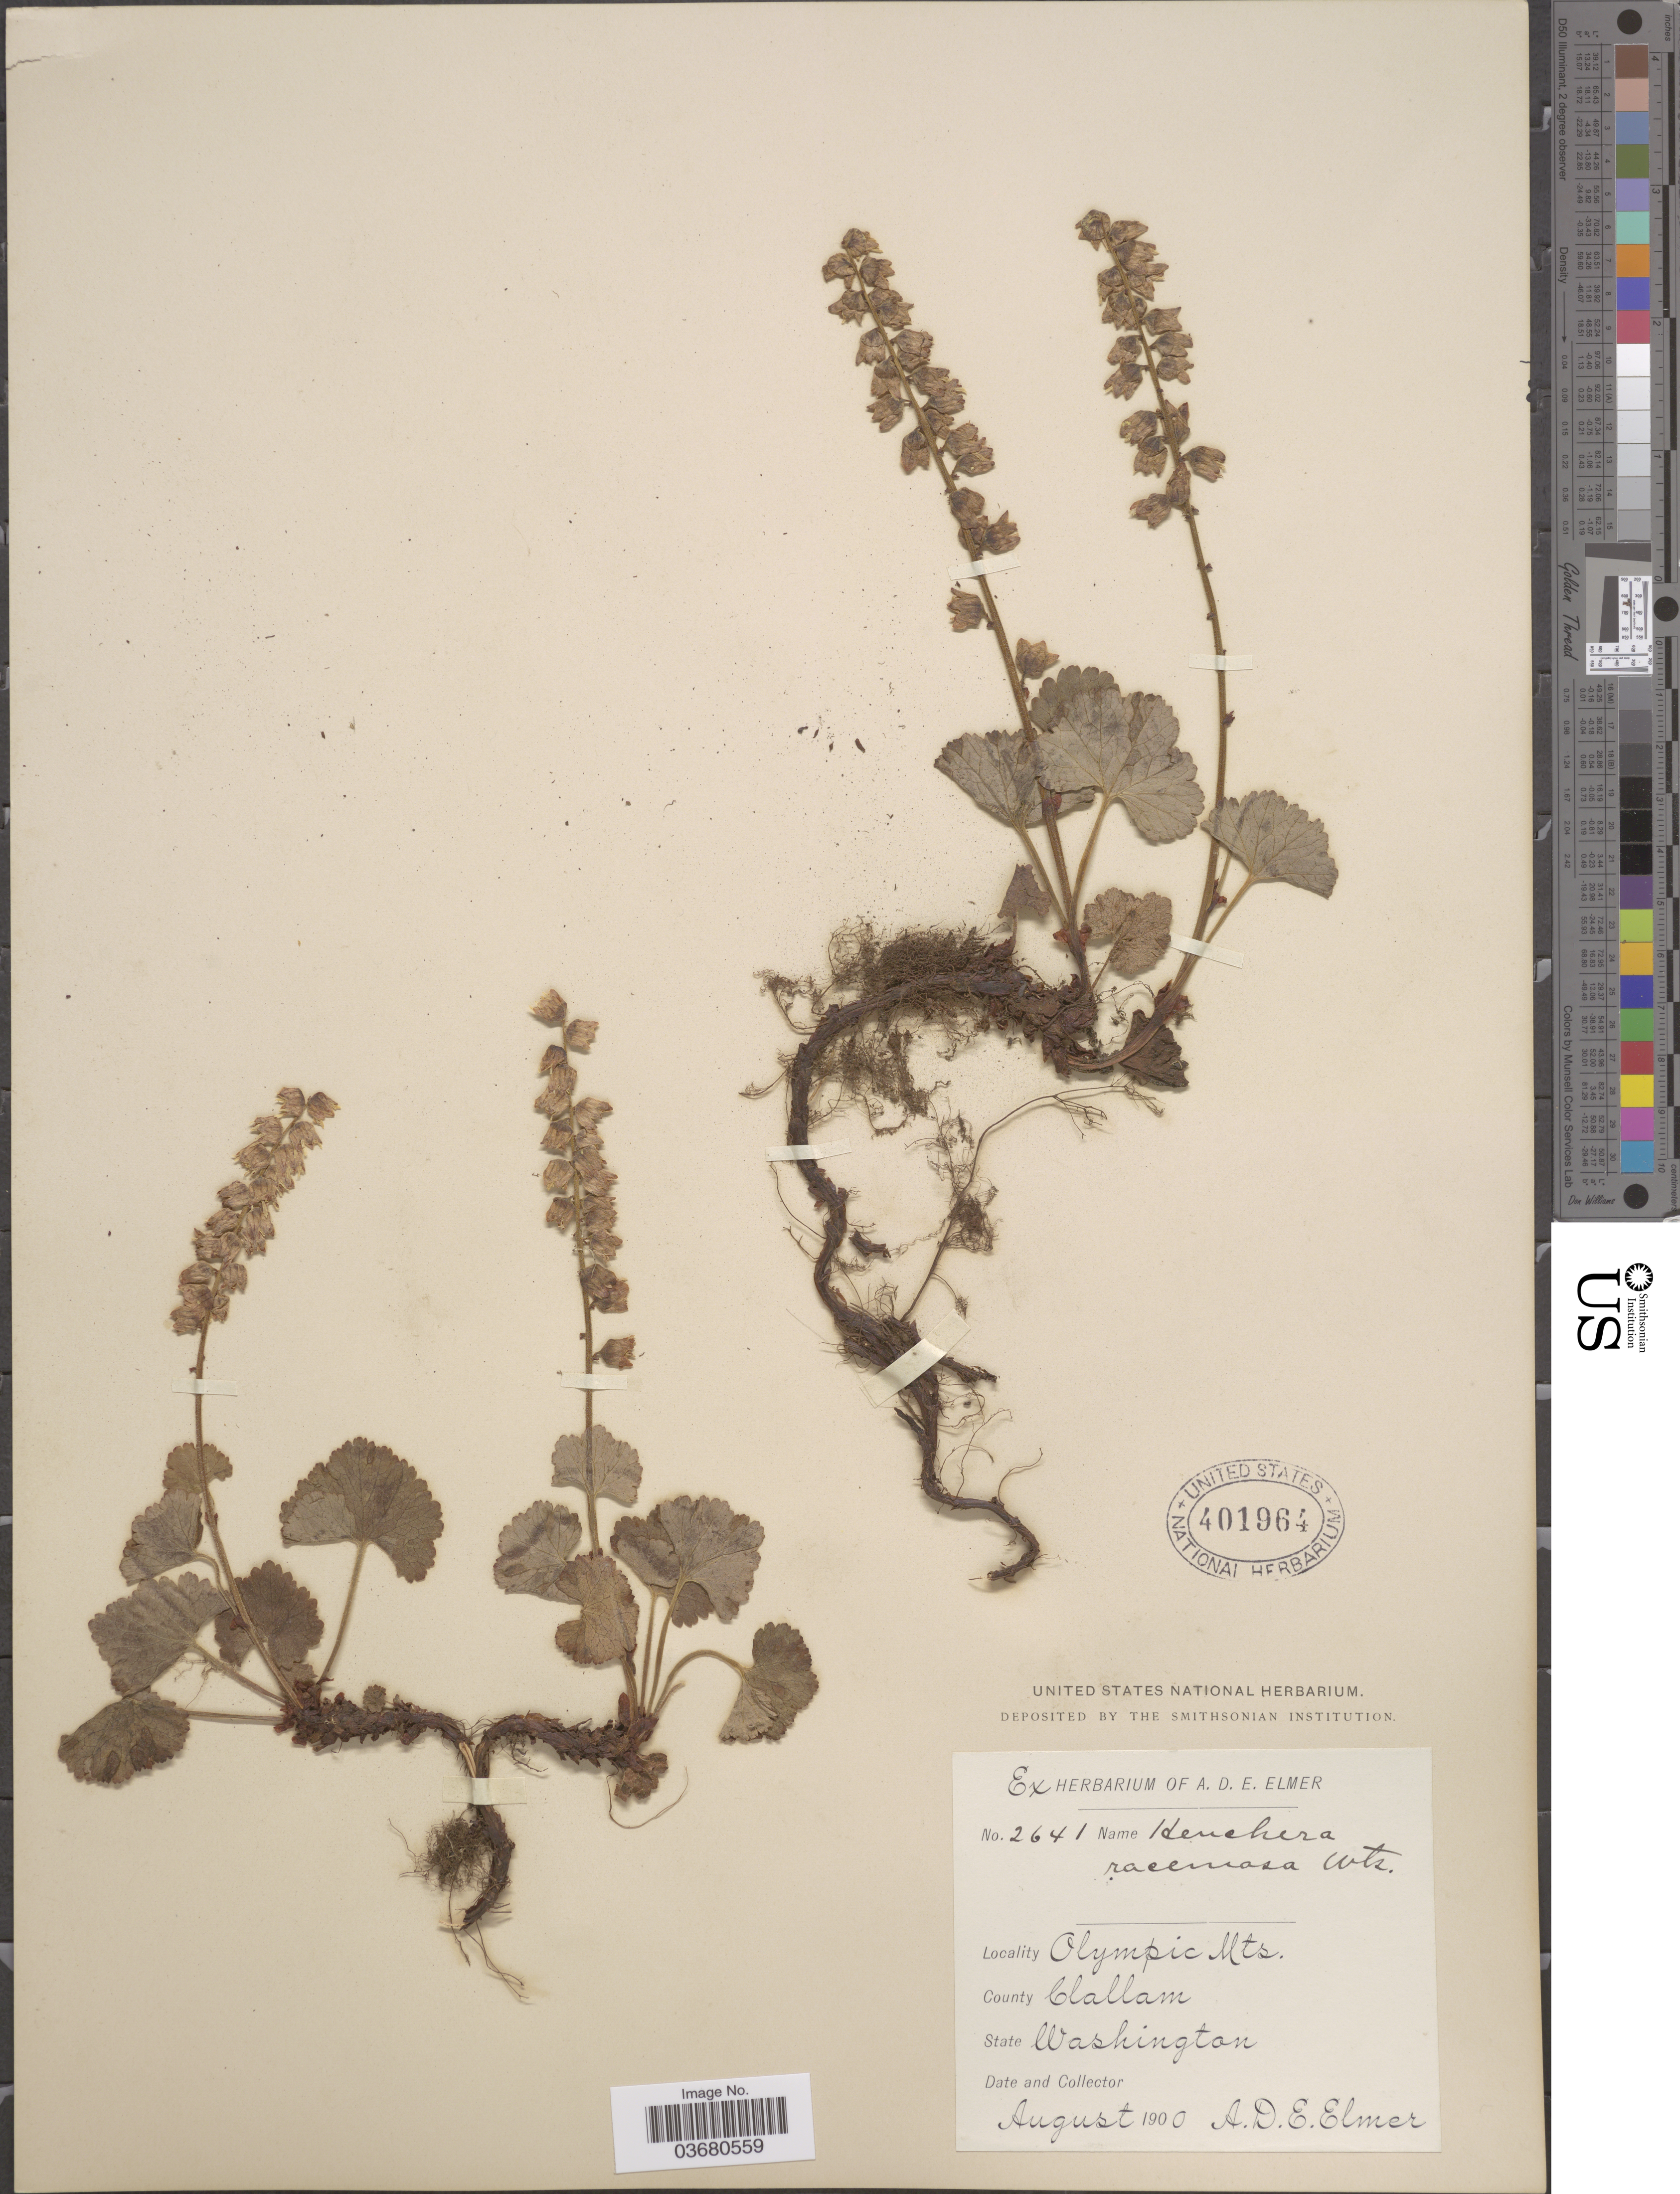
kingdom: Plantae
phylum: Tracheophyta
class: Magnoliopsida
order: Saxifragales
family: Saxifragaceae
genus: Elmera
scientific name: Elmera racemosa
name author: (S. Watson) Rydb.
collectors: A. D. E. Elmer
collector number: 2641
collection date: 1900-08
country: United States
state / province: Washington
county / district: Clallam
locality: Olympic Mts. County Clallam. State Washington.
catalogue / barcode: US 401964